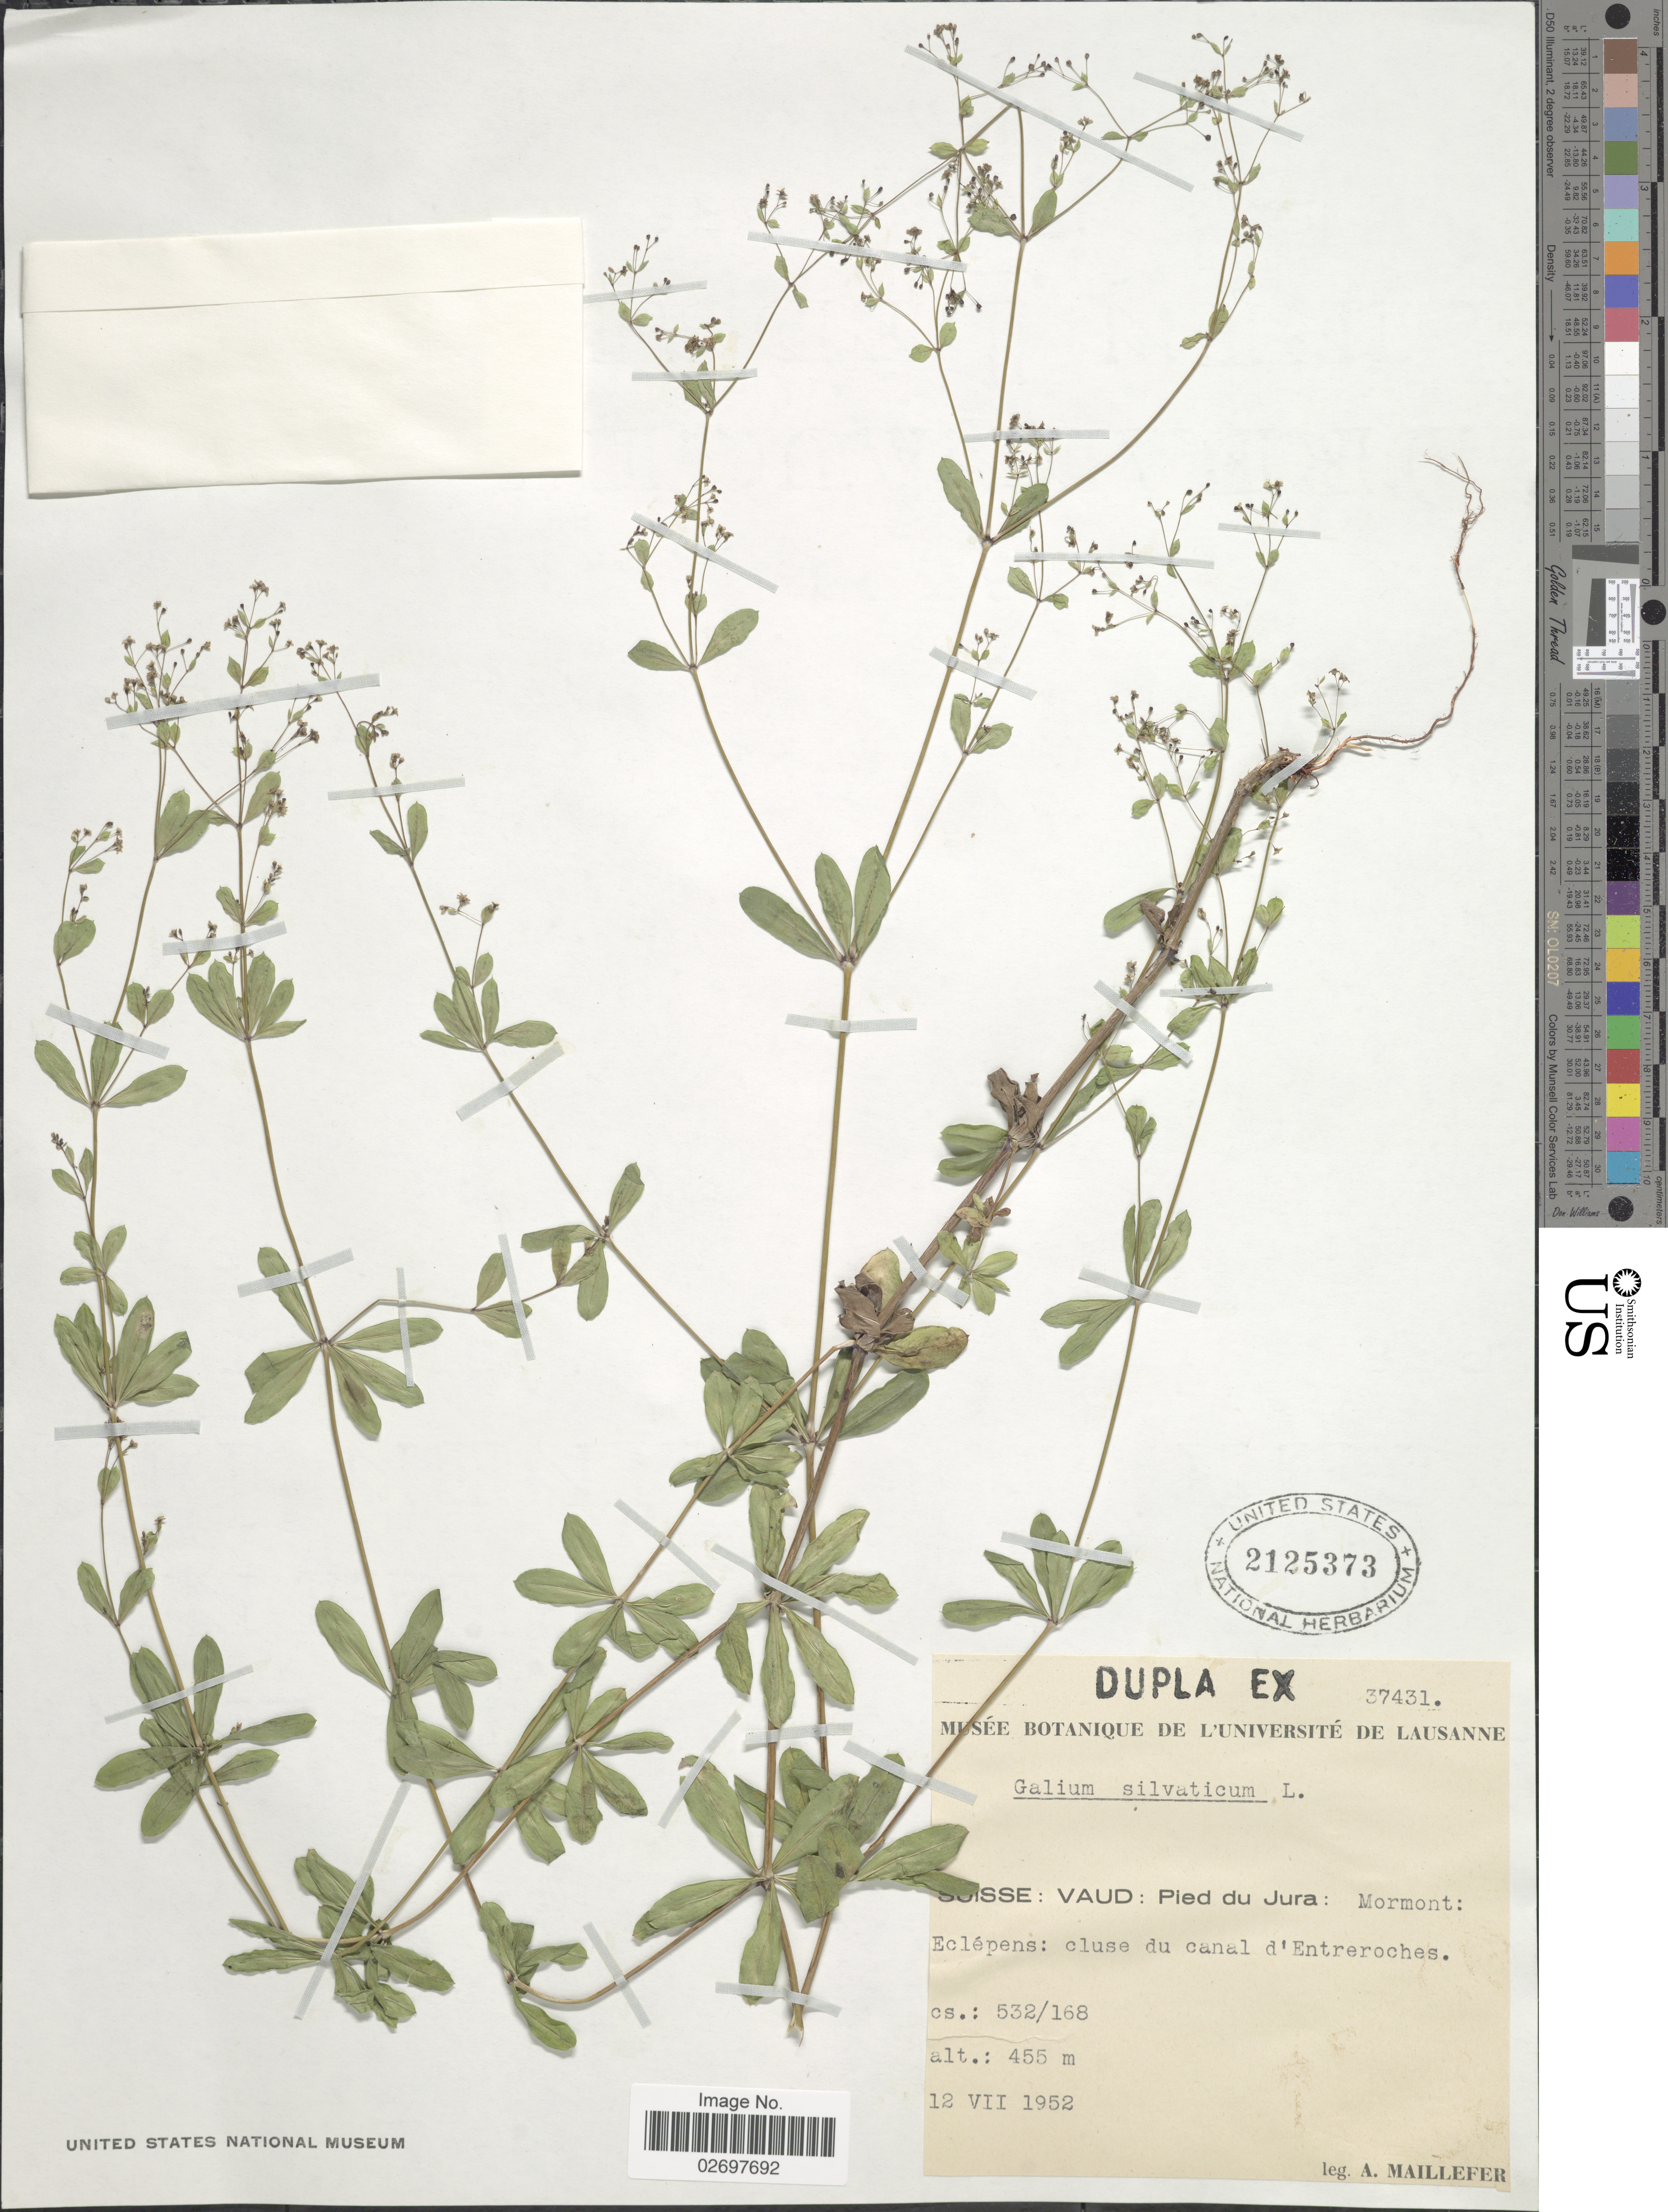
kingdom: Plantae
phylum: Tracheophyta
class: Magnoliopsida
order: Gentianales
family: Rubiaceae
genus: Galium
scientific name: Galium silvaticum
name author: L.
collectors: A. Maillefer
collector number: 37431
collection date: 1952-07-12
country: Switzerland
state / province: Vaud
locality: Suisse: Vaud: Pied du Jura: Mormont: Eclepens: cluse du canal d'Entreroches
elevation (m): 455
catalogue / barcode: US 2125373